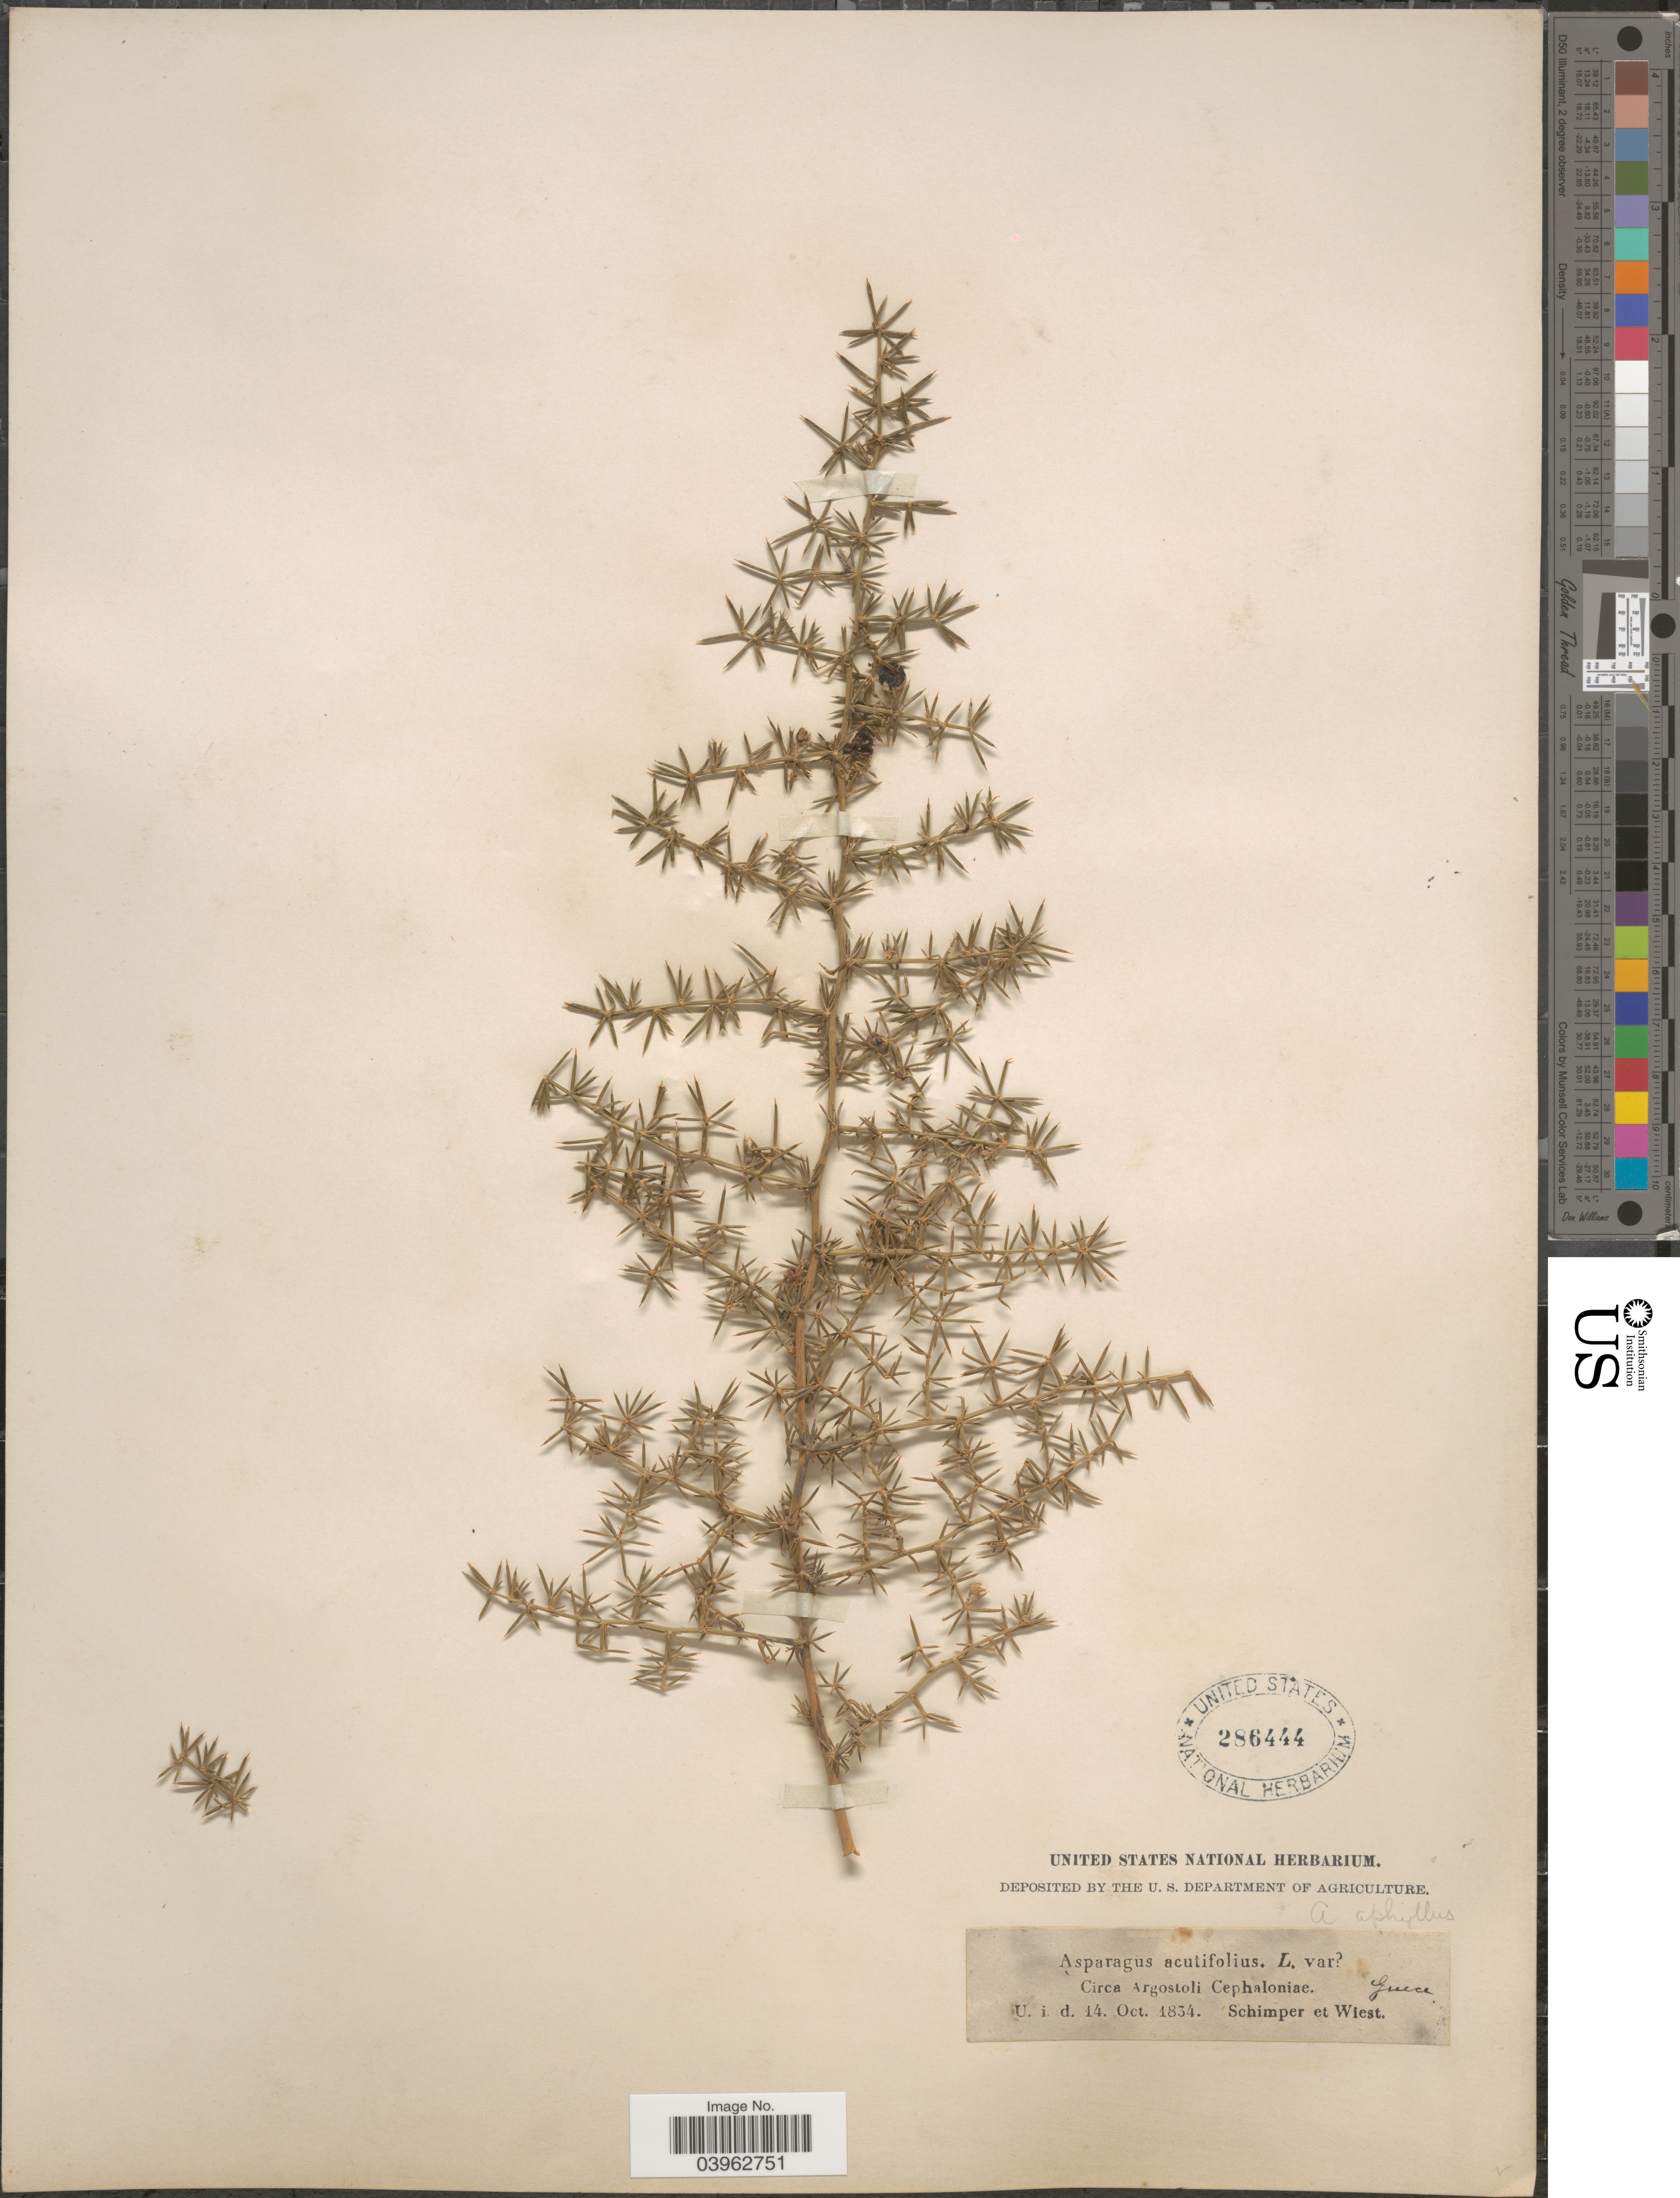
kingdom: Plantae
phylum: Tracheophyta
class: Liliopsida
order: Asparagales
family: Asparagaceae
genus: Asparagus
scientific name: Asparagus aphyllus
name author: L.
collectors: -. Schimper & -. Wiest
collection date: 1834-10-14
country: Greece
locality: Circa Argostoli Cephaloniae.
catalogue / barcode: US 286444